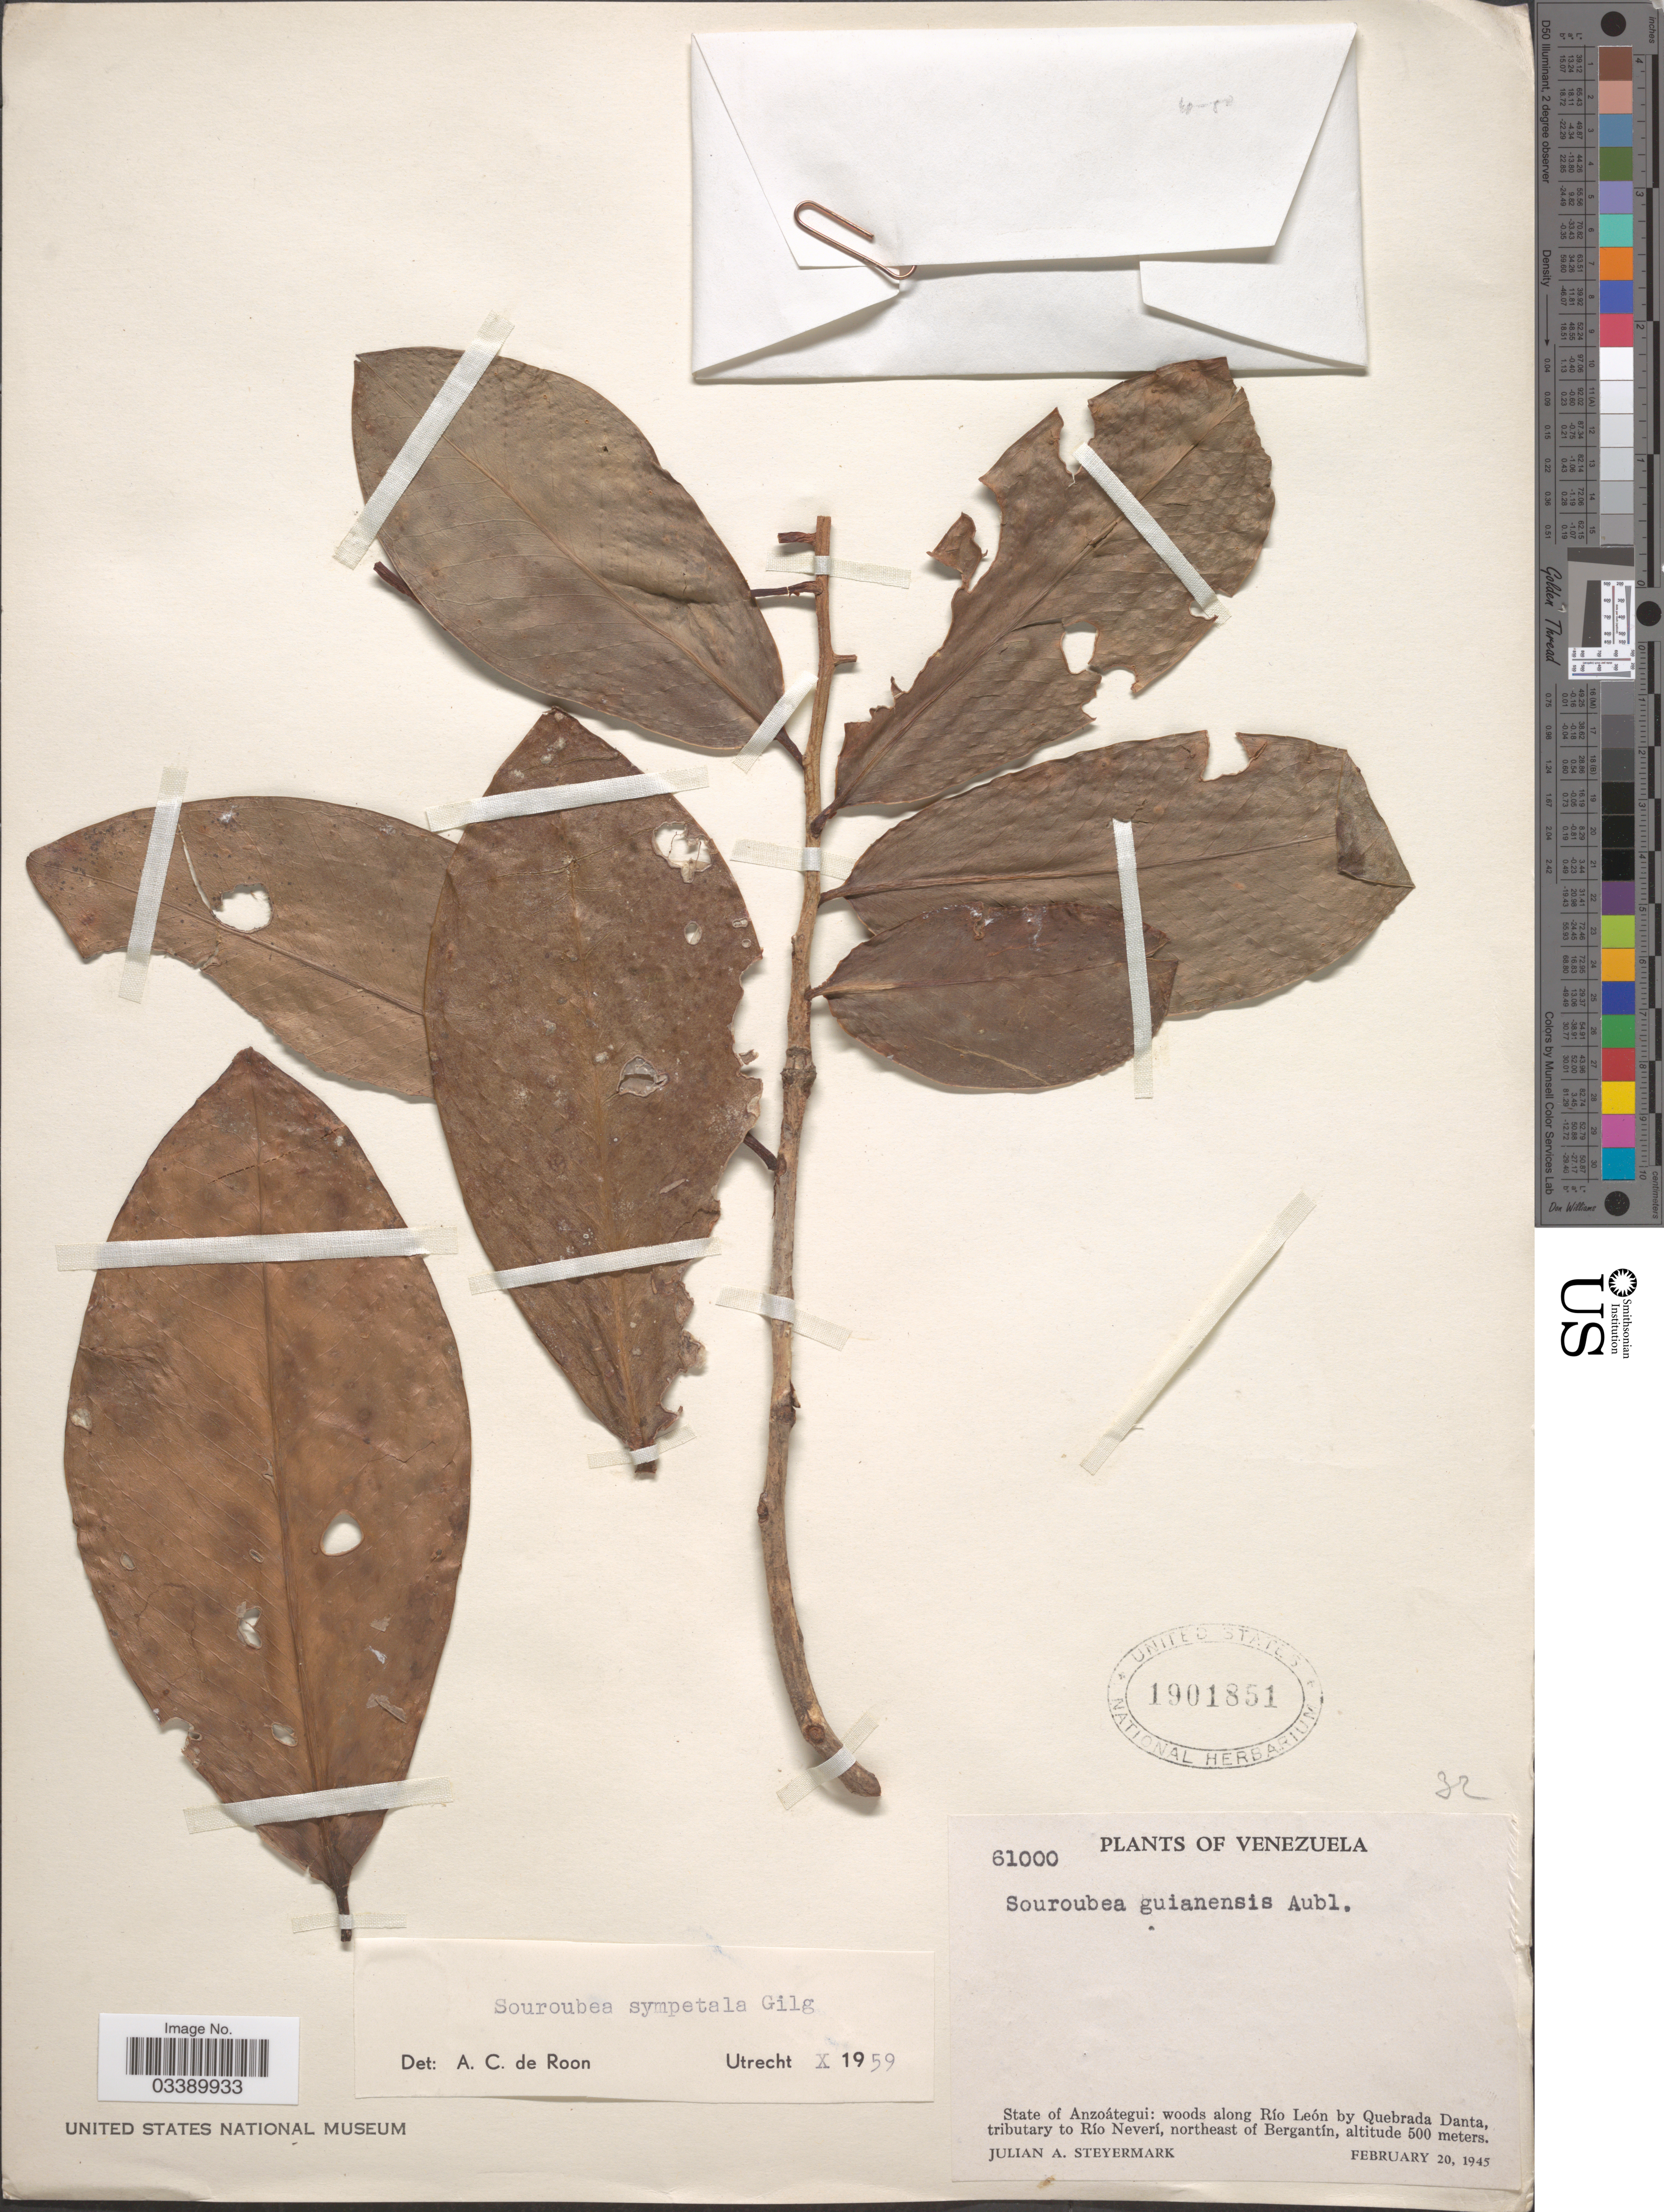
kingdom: Plantae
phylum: Tracheophyta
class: Magnoliopsida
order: Ericales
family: Marcgraviaceae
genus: Souroubea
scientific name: Souroubea sympetala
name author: Gilg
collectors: J. Steyermark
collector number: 61000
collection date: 1945-02-20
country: Venezuela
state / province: Anzoategui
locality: Woods along Río León by Quebrada Danta, tributary to Río Neverí, northeast of Bergantín.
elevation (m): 500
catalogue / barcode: US 1901851